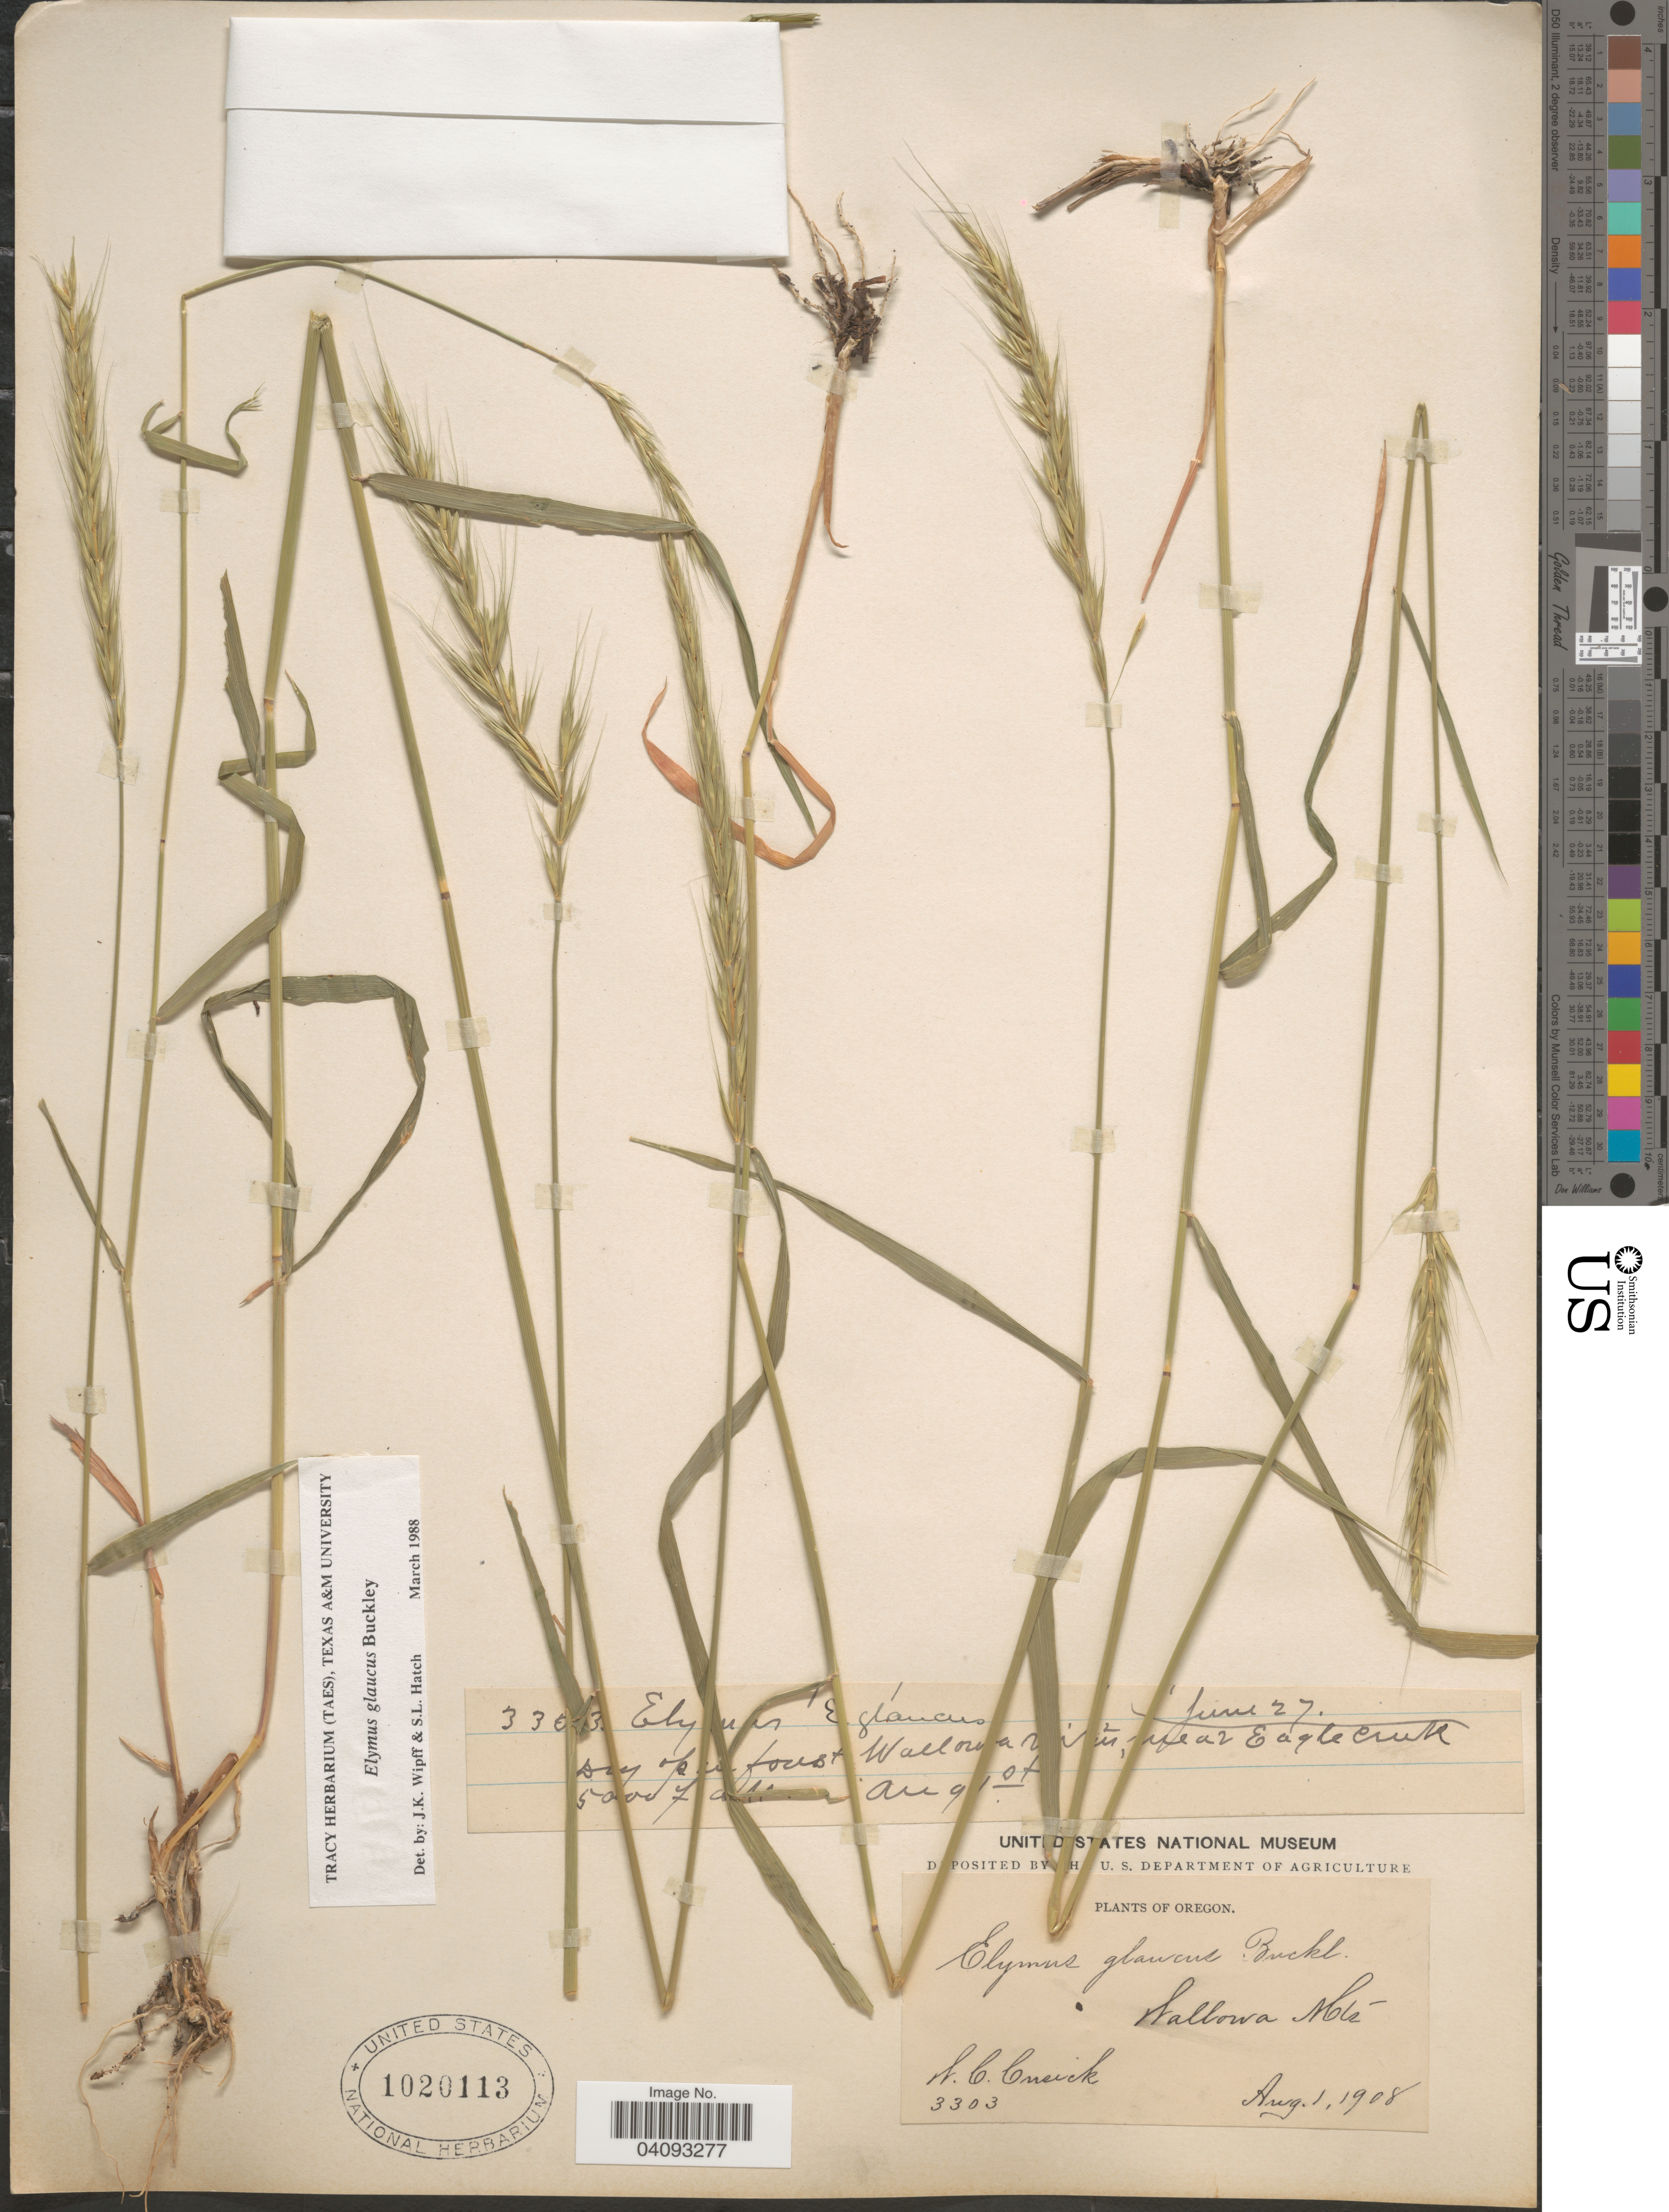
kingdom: Plantae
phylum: Tracheophyta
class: Liliopsida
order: Poales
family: Poaceae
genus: Elymus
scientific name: Elymus glaucus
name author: Buckley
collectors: W. C. Cusick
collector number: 3303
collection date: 1908-08-01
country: United States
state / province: Oregon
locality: Wallowa Mts. Dry open forest Wallowa Mtns, near Eagle Creek.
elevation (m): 1524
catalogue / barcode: US 1020113